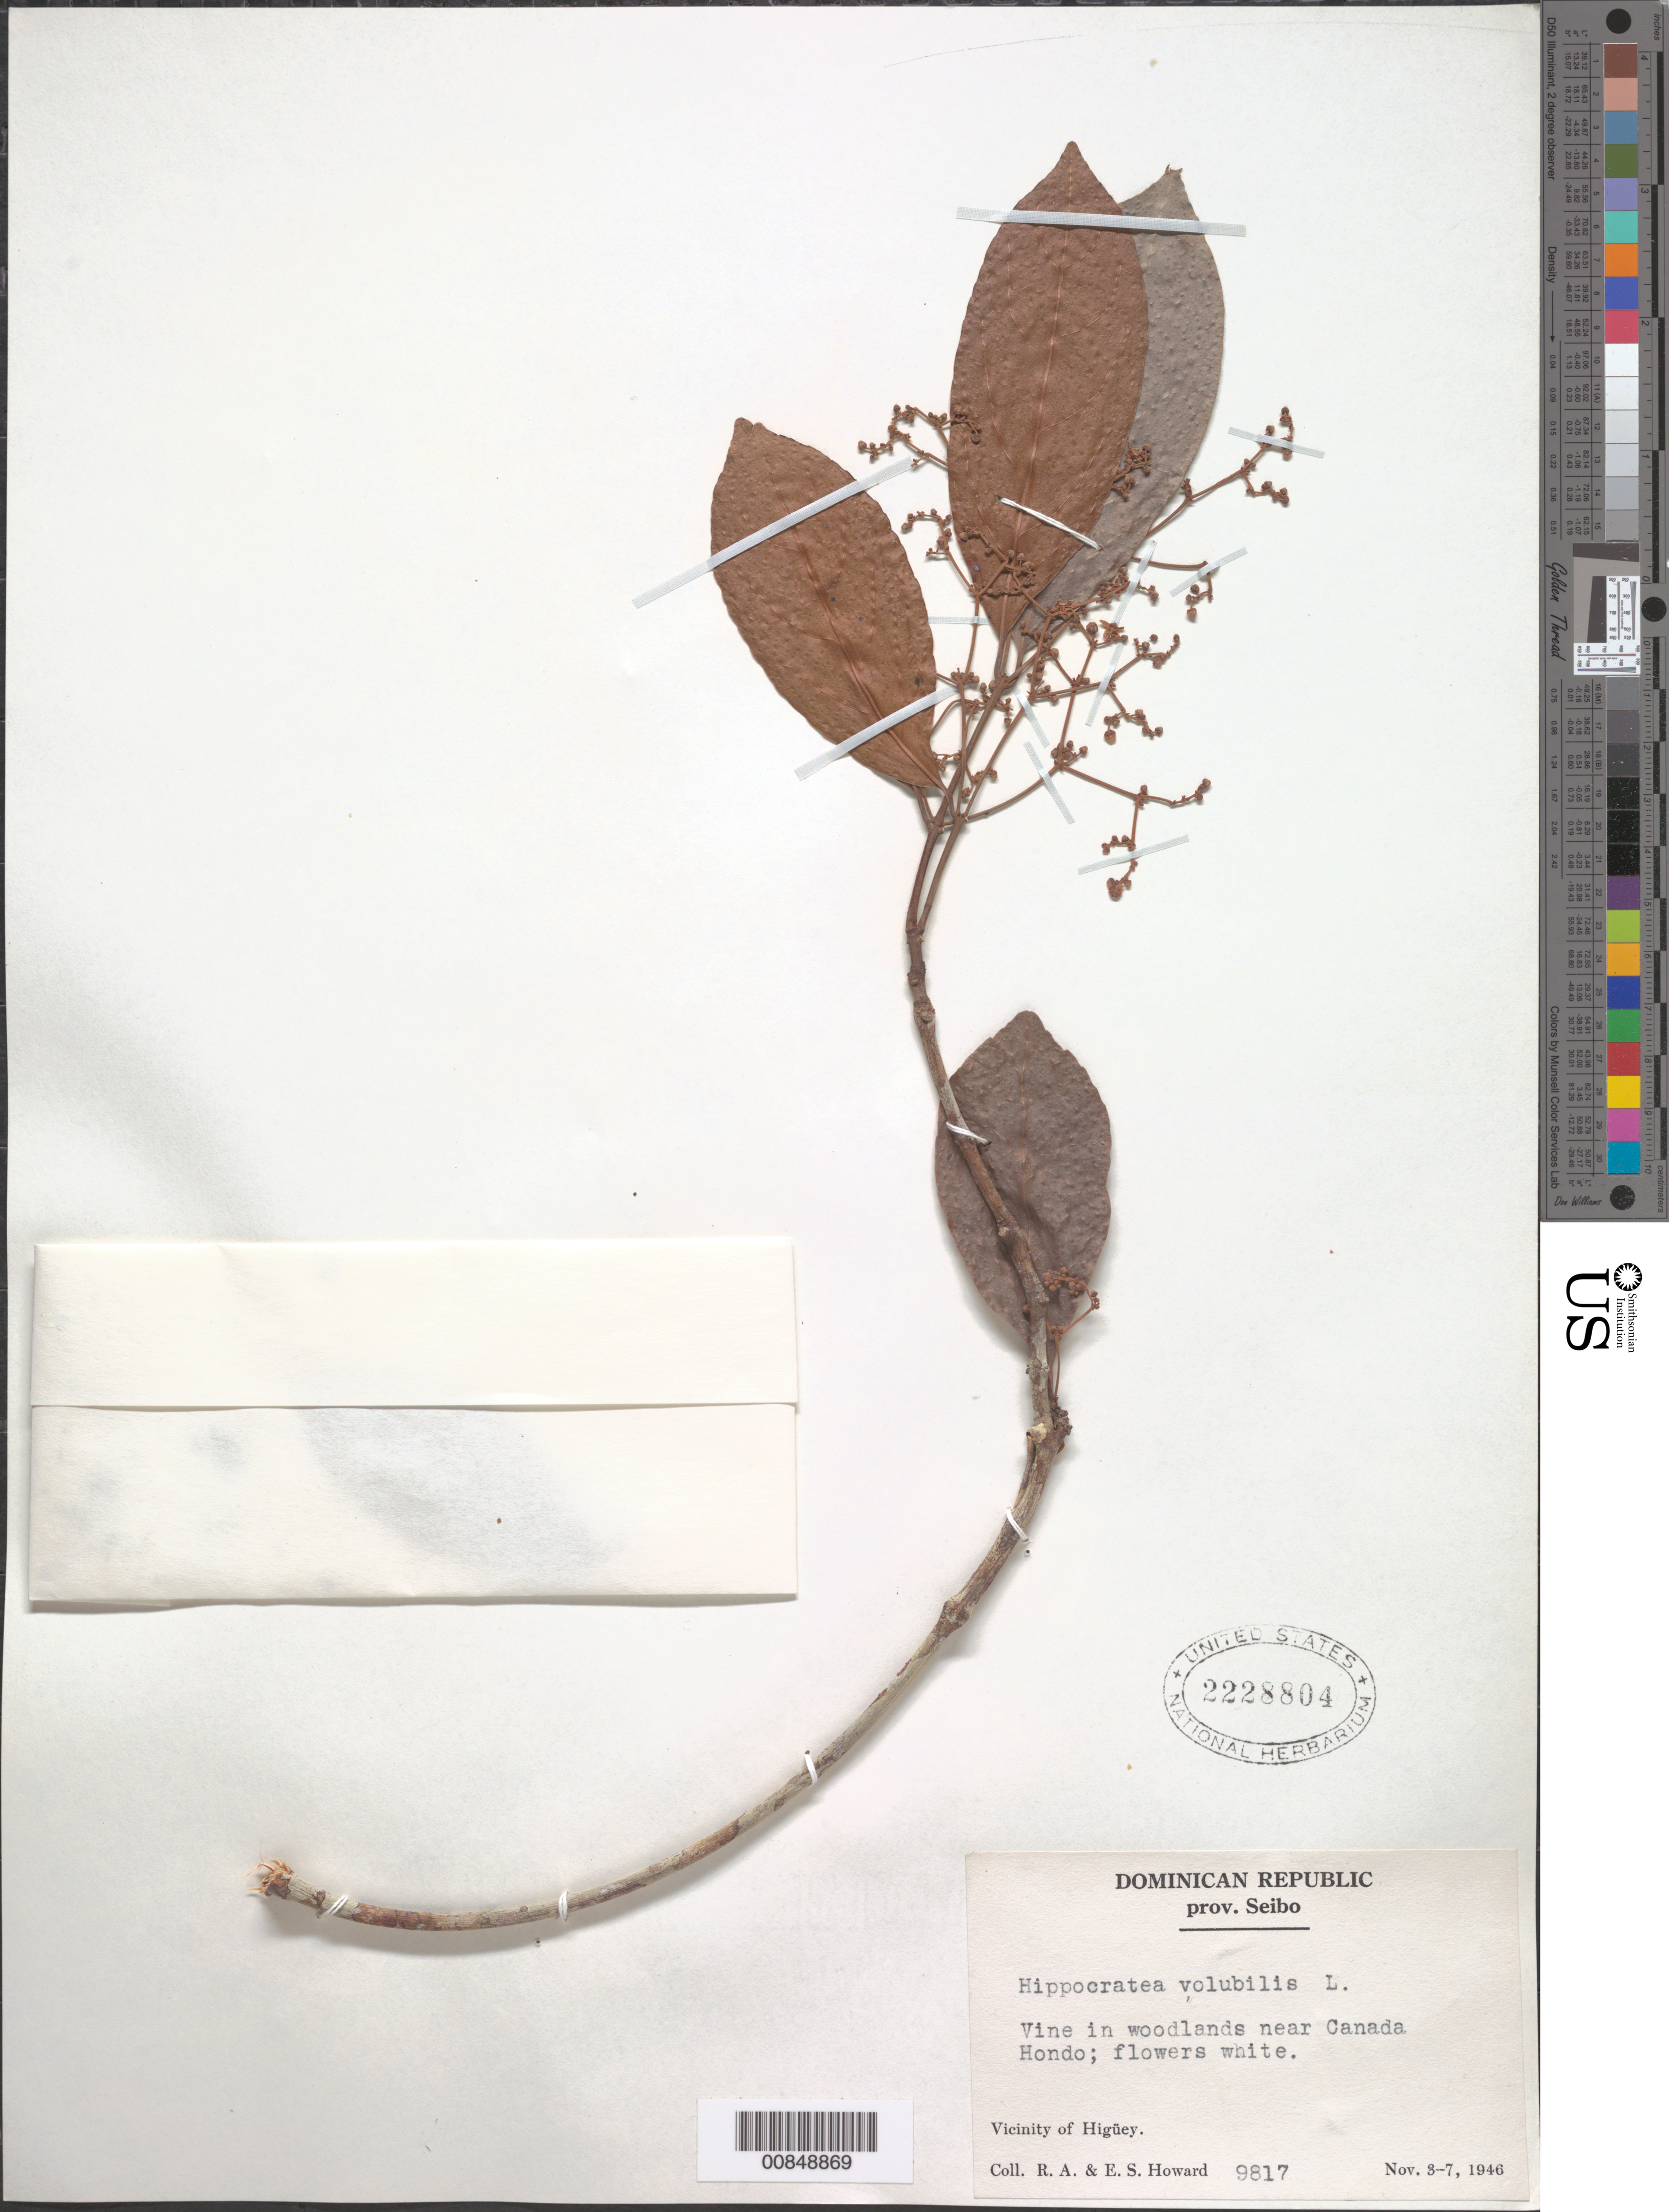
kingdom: Plantae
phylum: Tracheophyta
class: Magnoliopsida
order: Celastrales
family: Celastraceae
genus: Hippocratea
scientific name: Hippocratea volubilis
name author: L.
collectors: R. A. Howard & E. S. Howard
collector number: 9817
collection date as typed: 03 Nov 1946 to 07 Nov 1946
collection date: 1946-11-03/1946-11-07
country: Dominican Republic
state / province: El Seibo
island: Hispaniola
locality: Vicinity of Higüey. Near Cañada Hondo.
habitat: Woodlands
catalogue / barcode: US 2228804